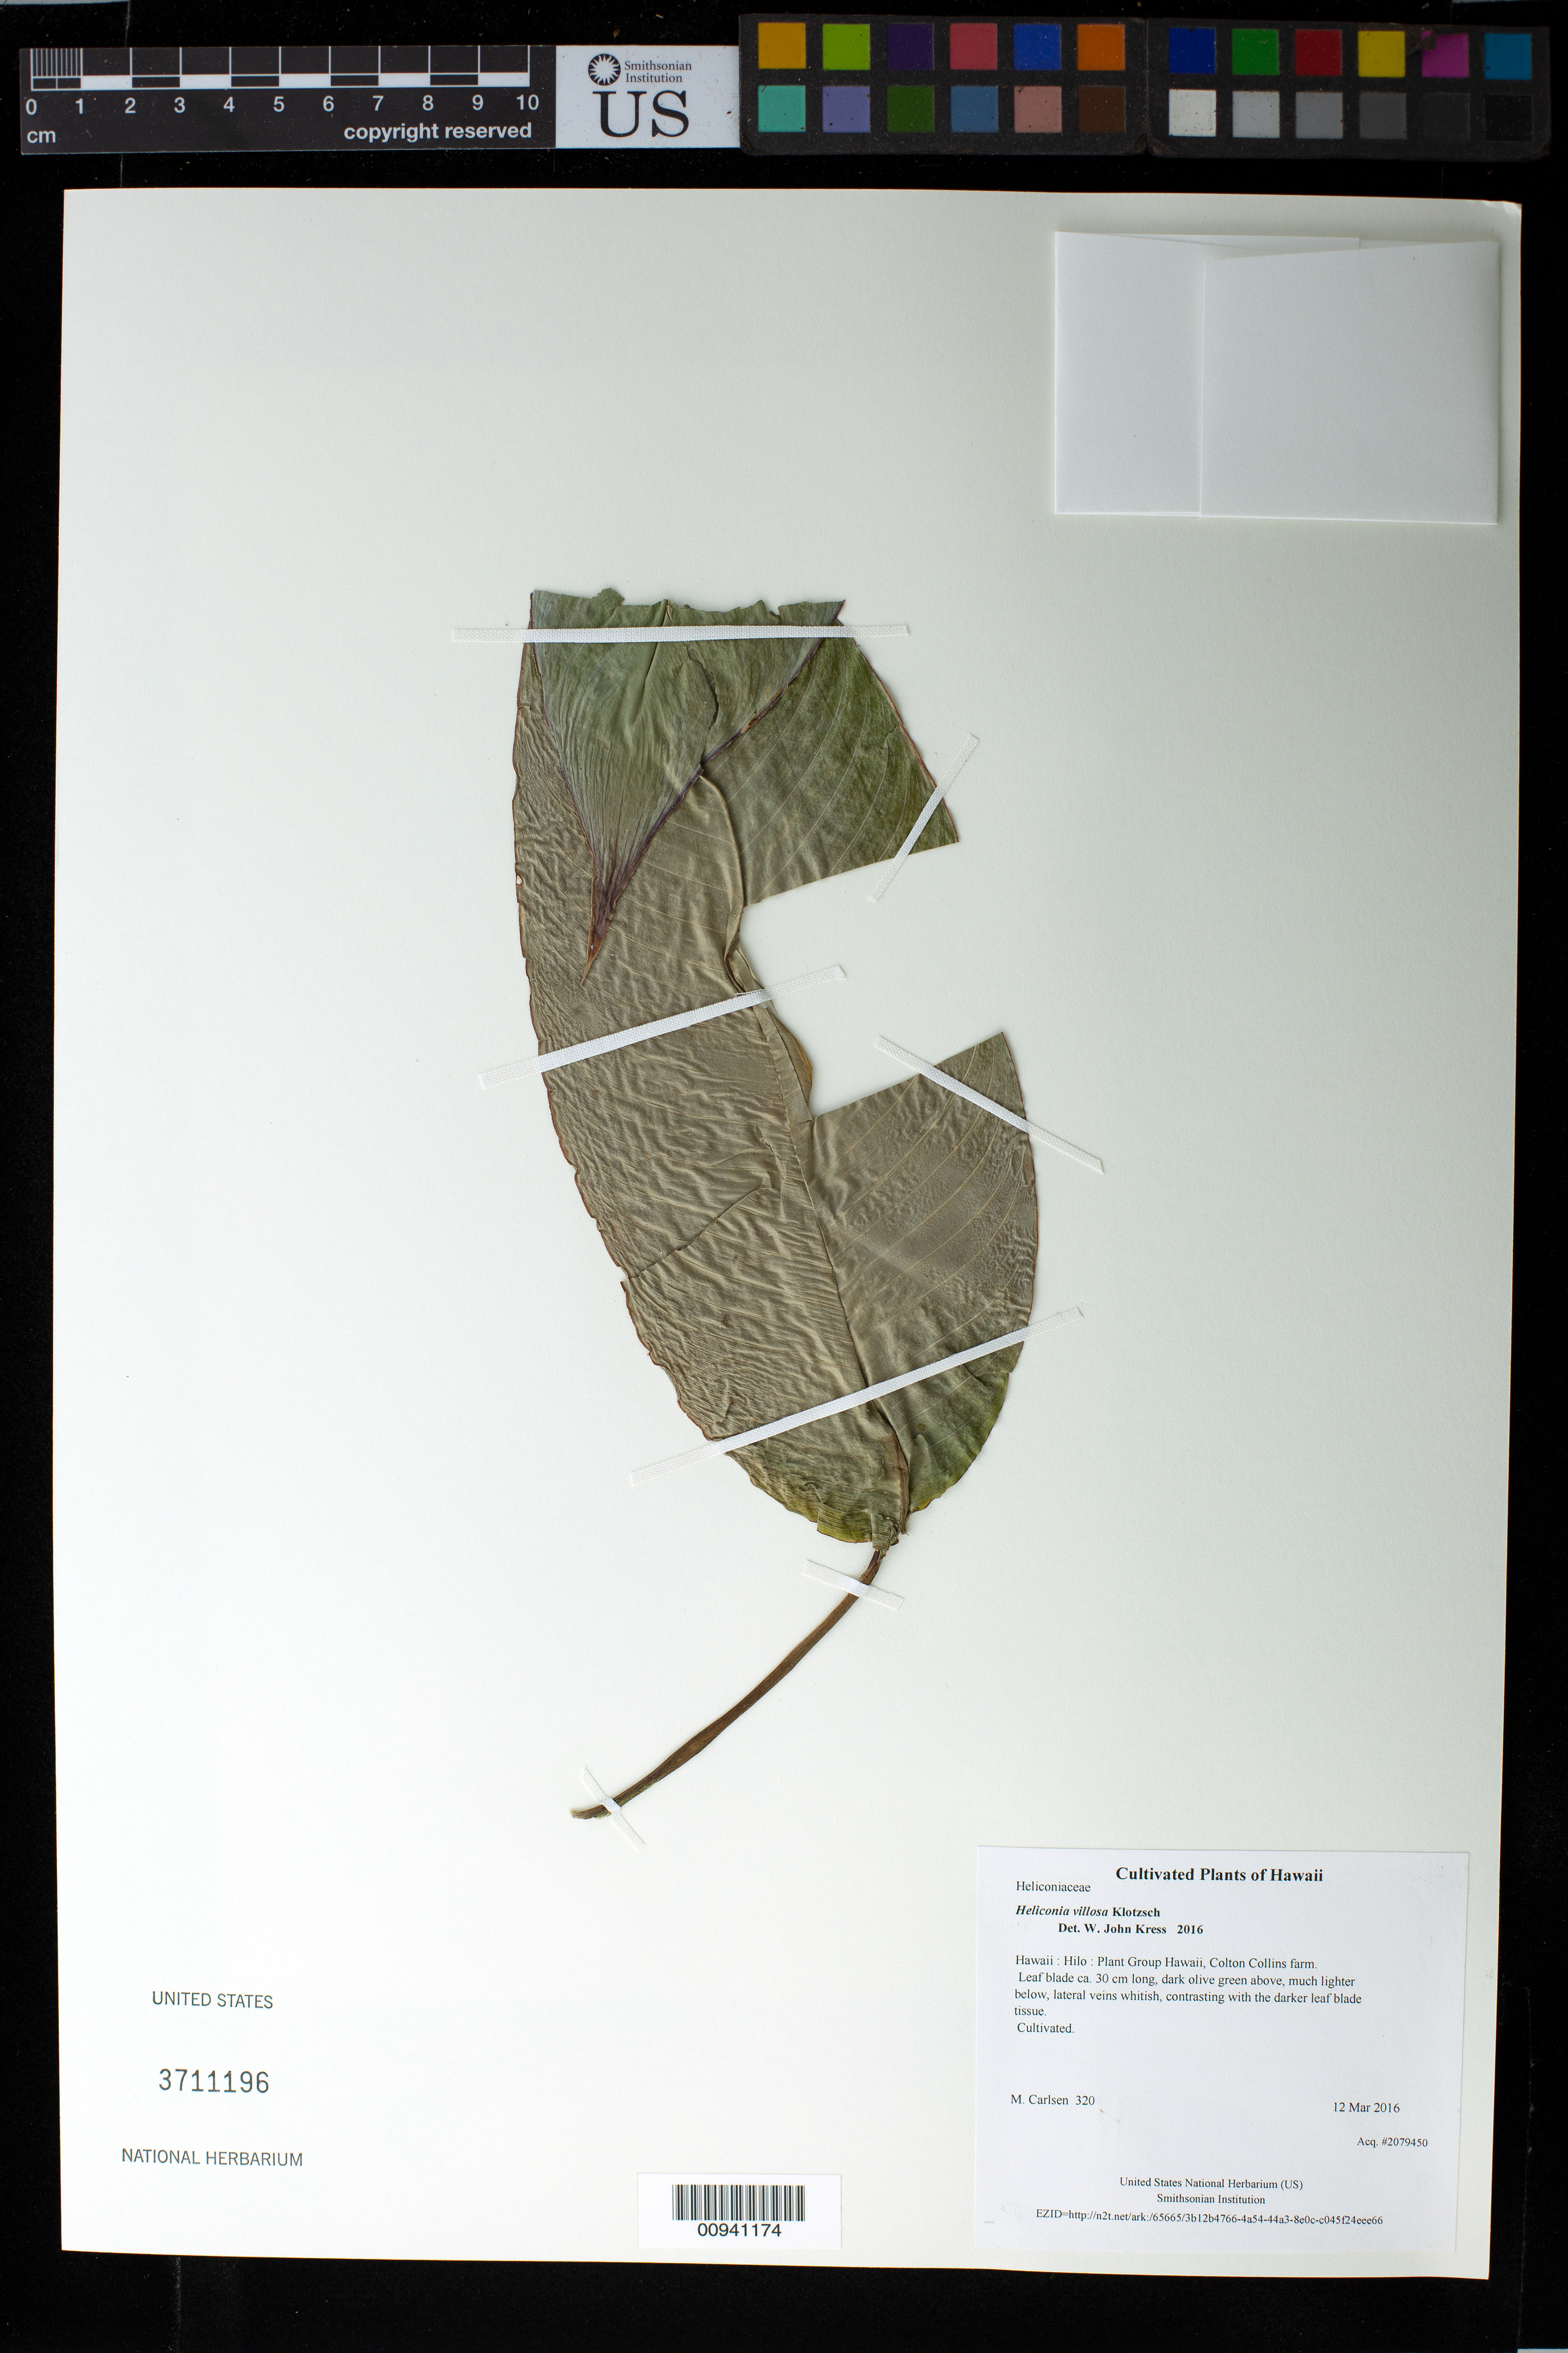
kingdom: Plantae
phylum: Tracheophyta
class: Liliopsida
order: Zingiberales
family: Heliconiaceae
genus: Heliconia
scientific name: Heliconia villosa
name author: Klotzsch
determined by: Kress, W. J., (US), Smithsonian Institution - National Museum of Natural History (UNITED STATES)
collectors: M. M. Carlsen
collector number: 320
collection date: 2016-03-12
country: United States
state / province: Hawaii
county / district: Hawaii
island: Hawaii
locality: Plant Group Hawaii, Colton Collins farm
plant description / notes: Dried tissue stored in Biorepository at AG5NO57.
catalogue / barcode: US 3711196